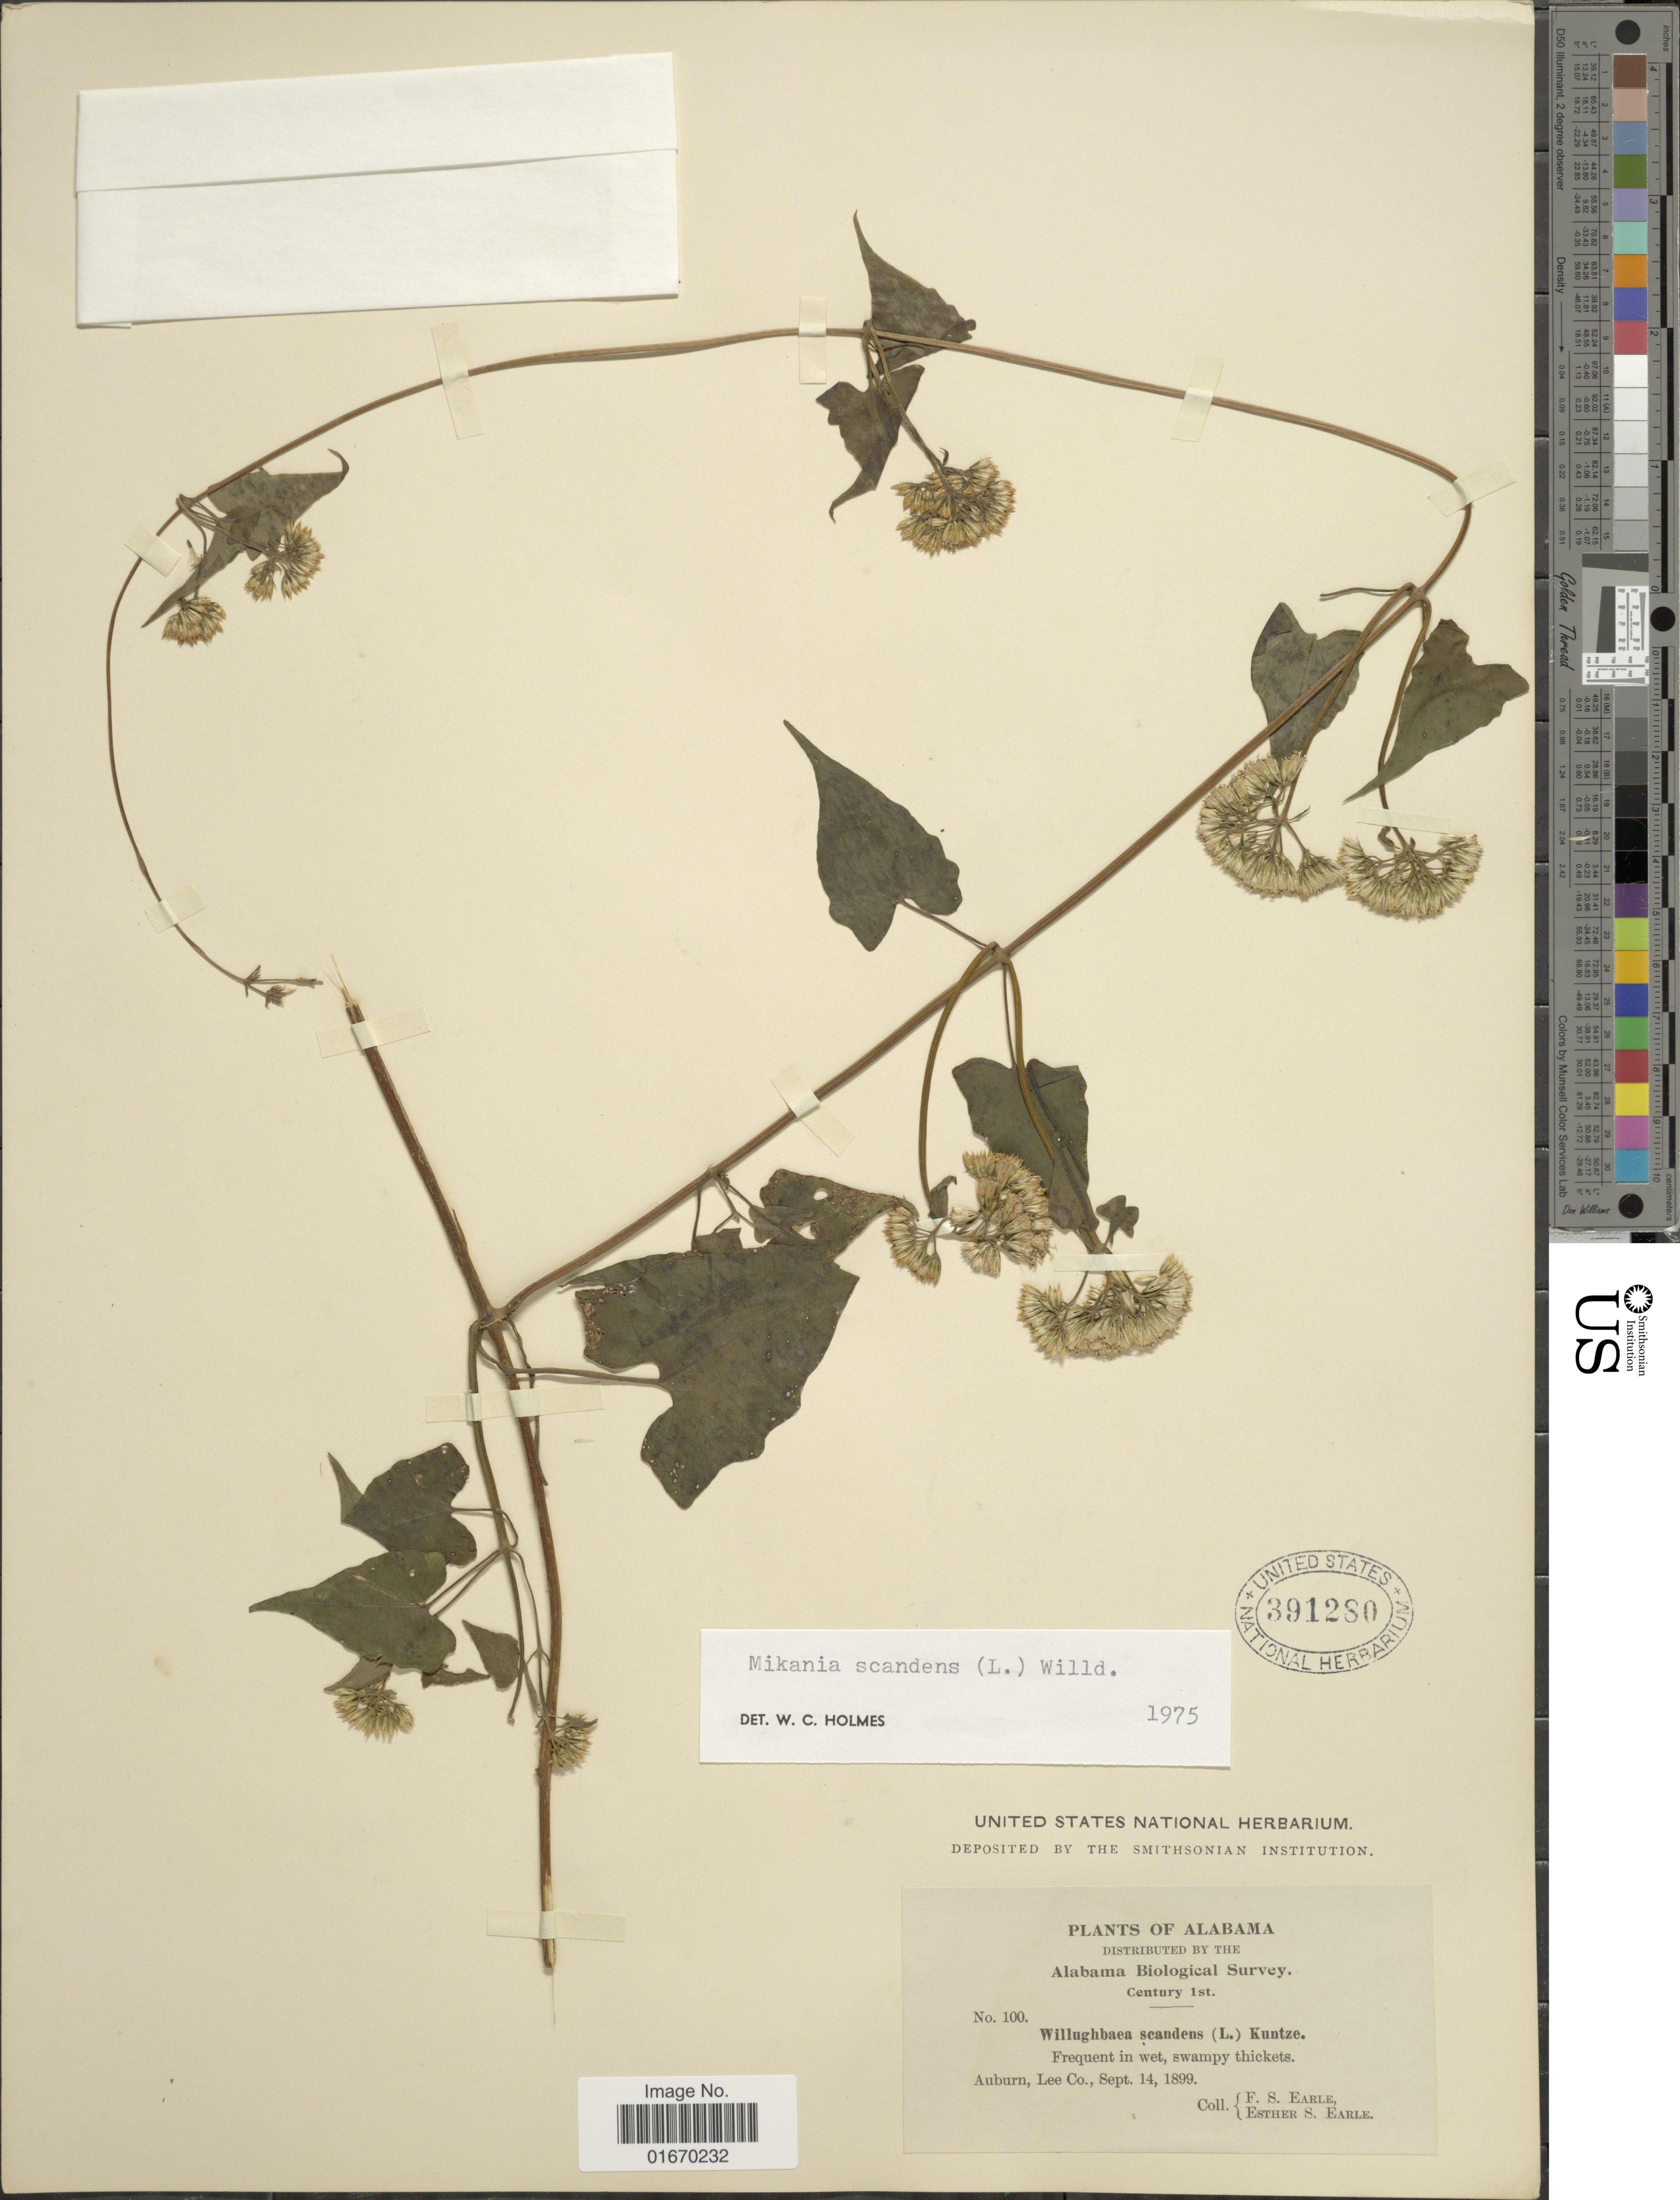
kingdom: Plantae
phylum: Tracheophyta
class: Magnoliopsida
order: Asterales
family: Asteraceae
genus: Mikania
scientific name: Mikania scandens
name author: (L.) Willd.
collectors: F. S. Earle & E. S. Earle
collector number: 100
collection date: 1899-09-14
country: United States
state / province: Alabama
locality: Auburn, Lee Co.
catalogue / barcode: US 391280